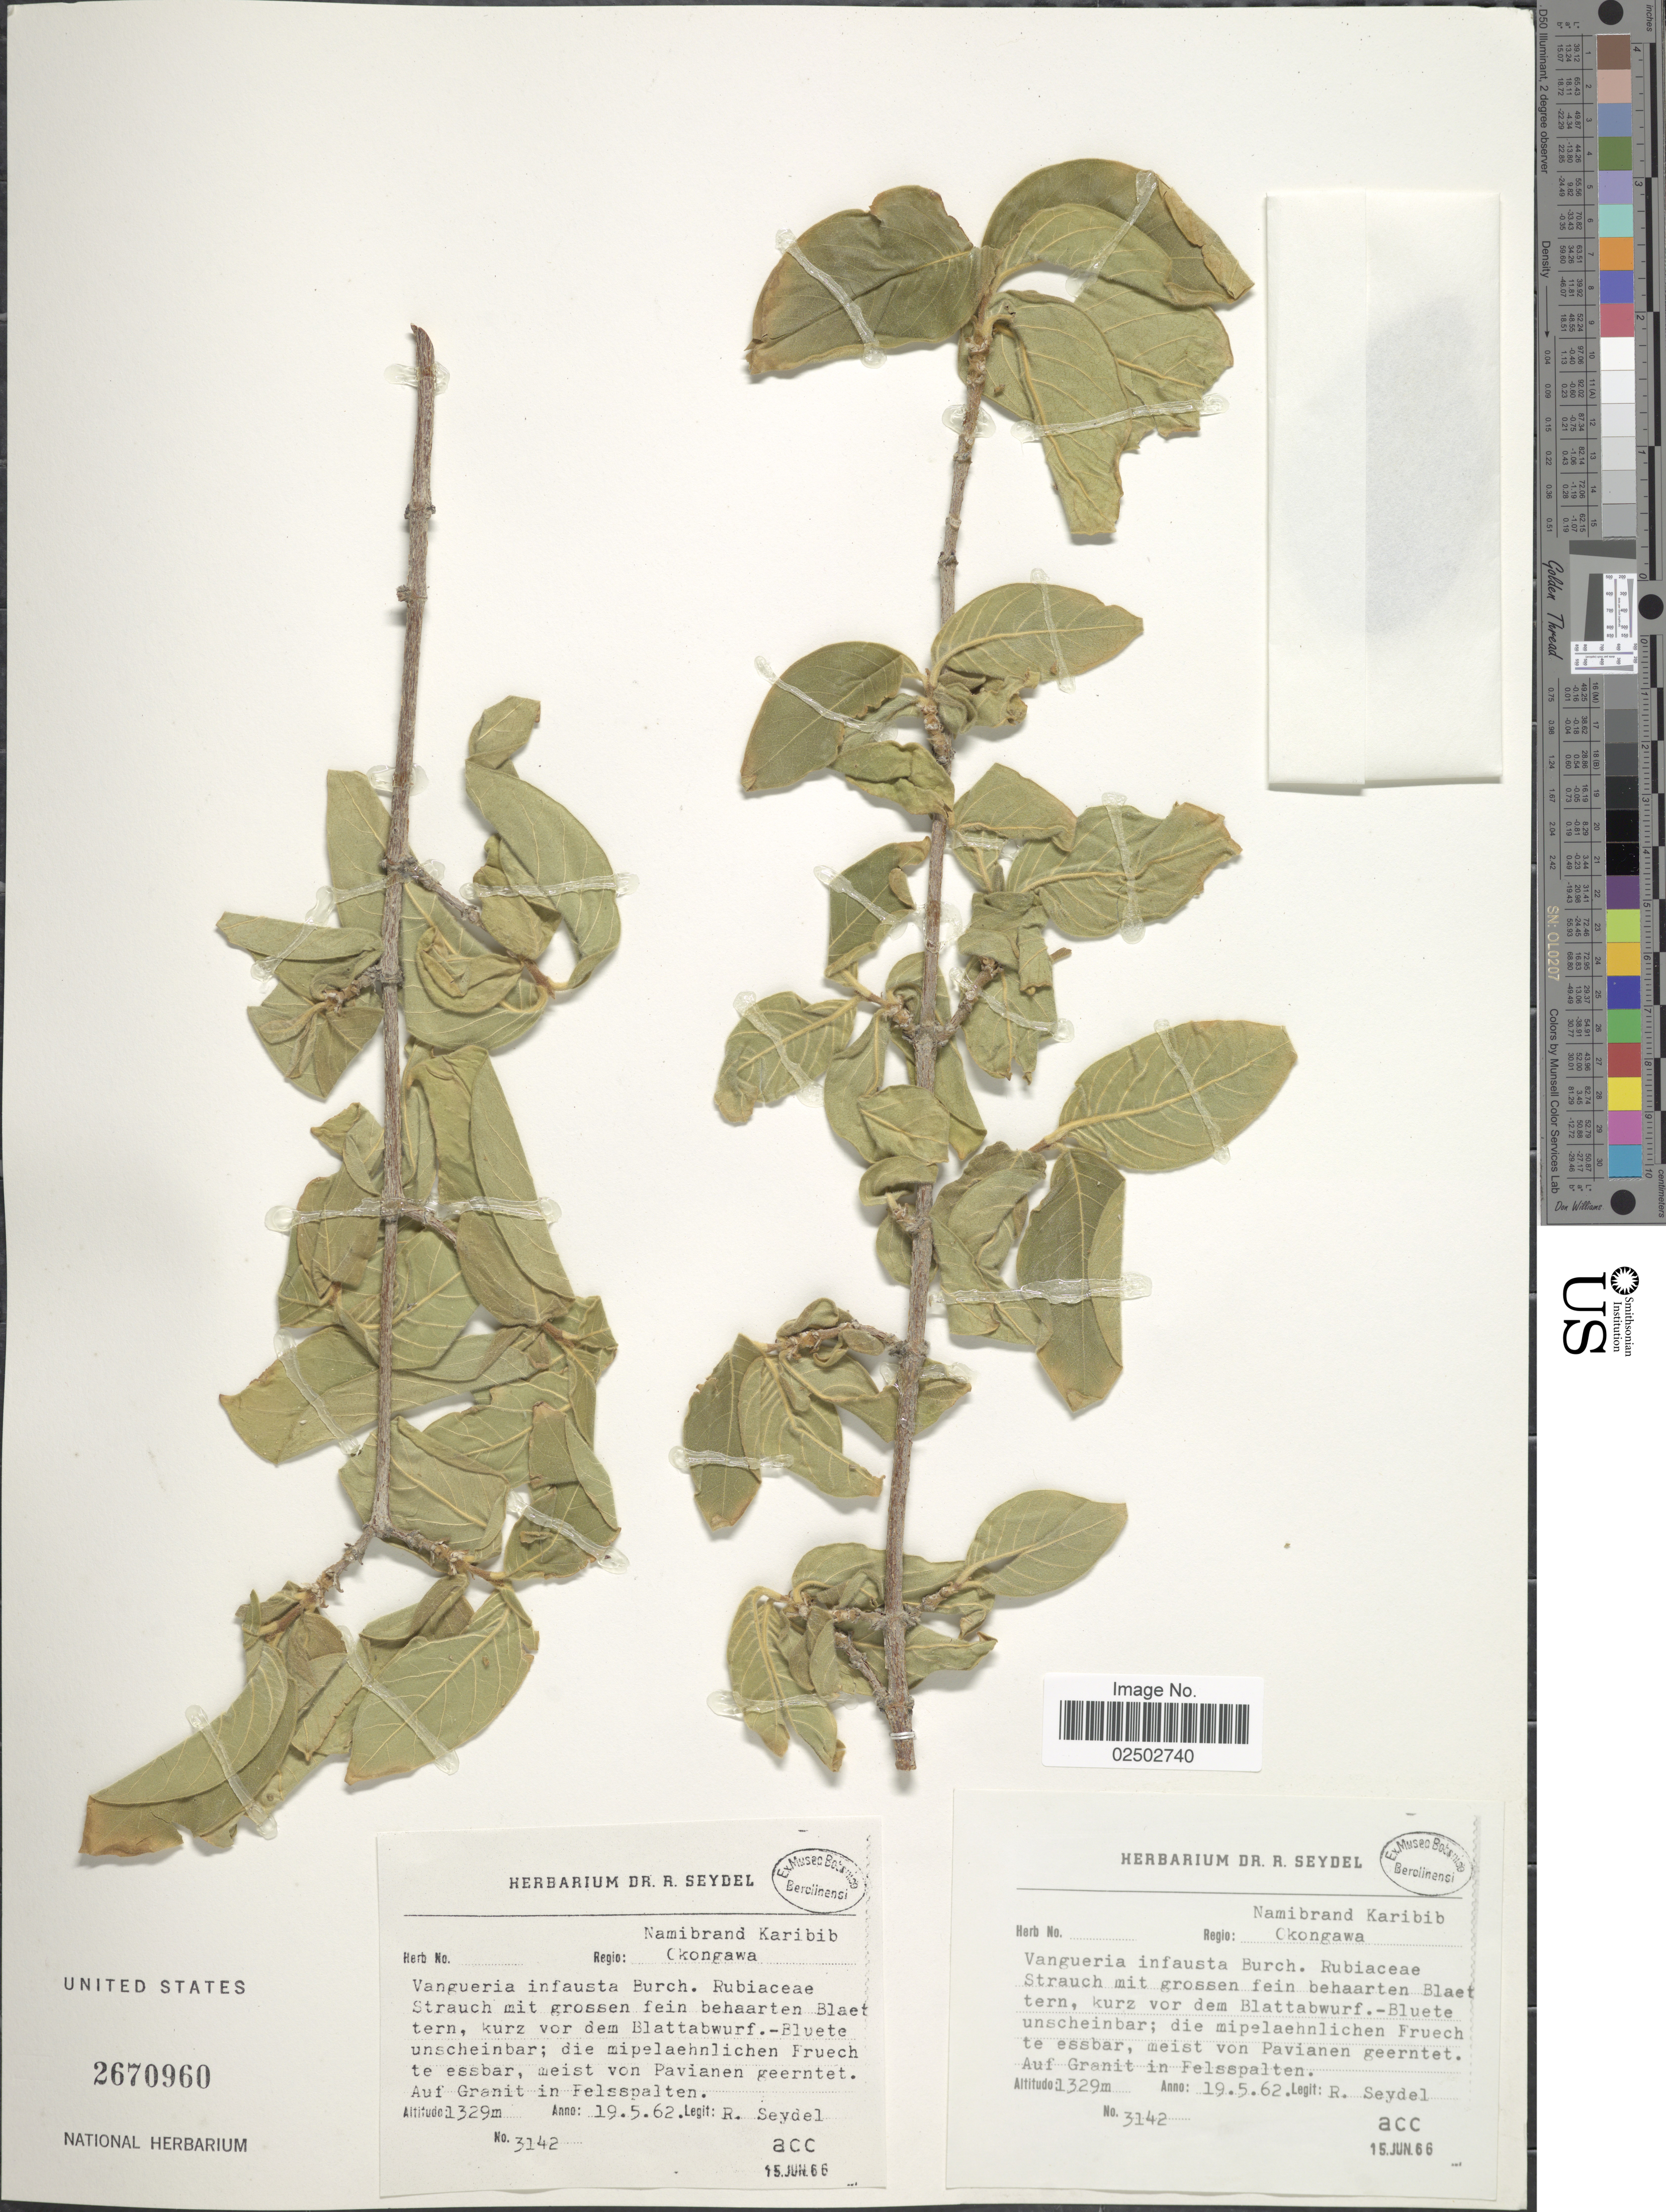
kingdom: Plantae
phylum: Tracheophyta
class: Magnoliopsida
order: Gentianales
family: Rubiaceae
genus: Vangueria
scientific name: Vangueria infausta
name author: D.G. Burch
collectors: R. Seydel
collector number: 3142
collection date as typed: Transcribed d/m/y: 19/5/62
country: Namibia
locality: Namibrand Karibib Okongawa, Strauch mit grossen feinbehaarten Blaetern, kurz vor dem Blattabwurf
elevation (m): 1329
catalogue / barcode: US 2670960